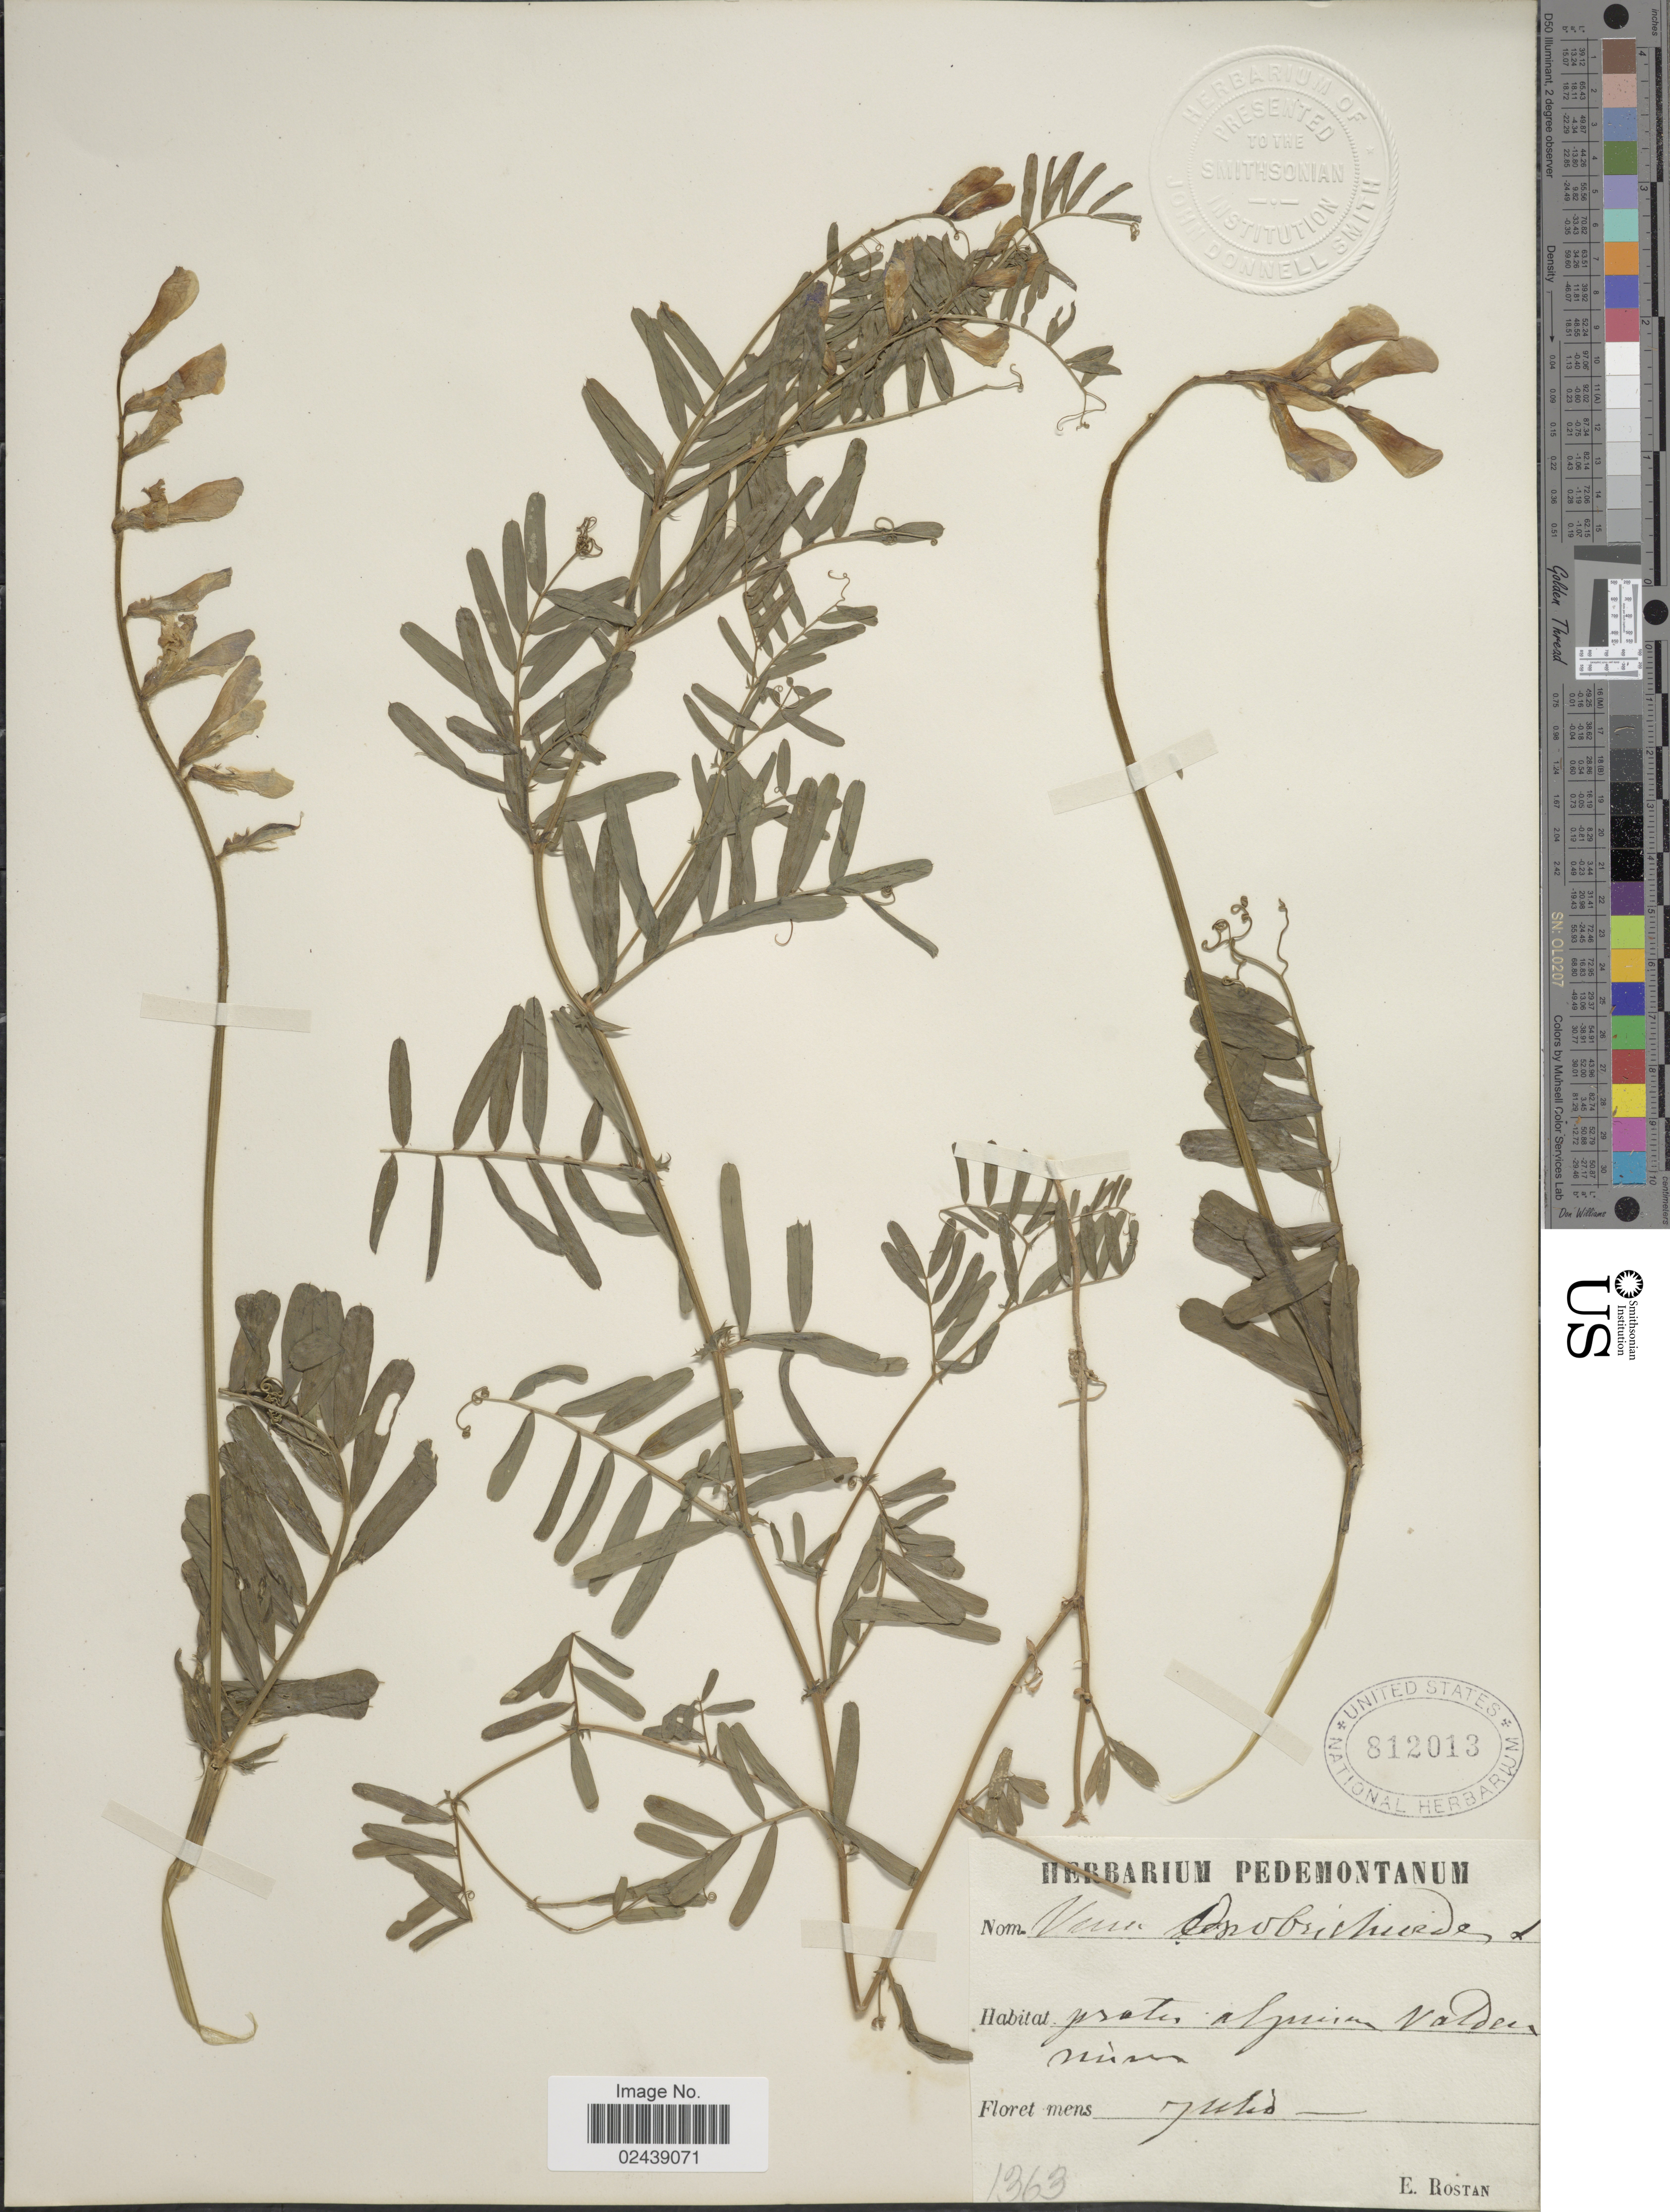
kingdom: Plantae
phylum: Tracheophyta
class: Magnoliopsida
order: Fabales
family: Fabaceae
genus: Vicia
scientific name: Vicia onobrychioides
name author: L.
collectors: E. Bostan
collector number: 1363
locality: Pratis algunin Valdies niun [interpreted]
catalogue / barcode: US 812013